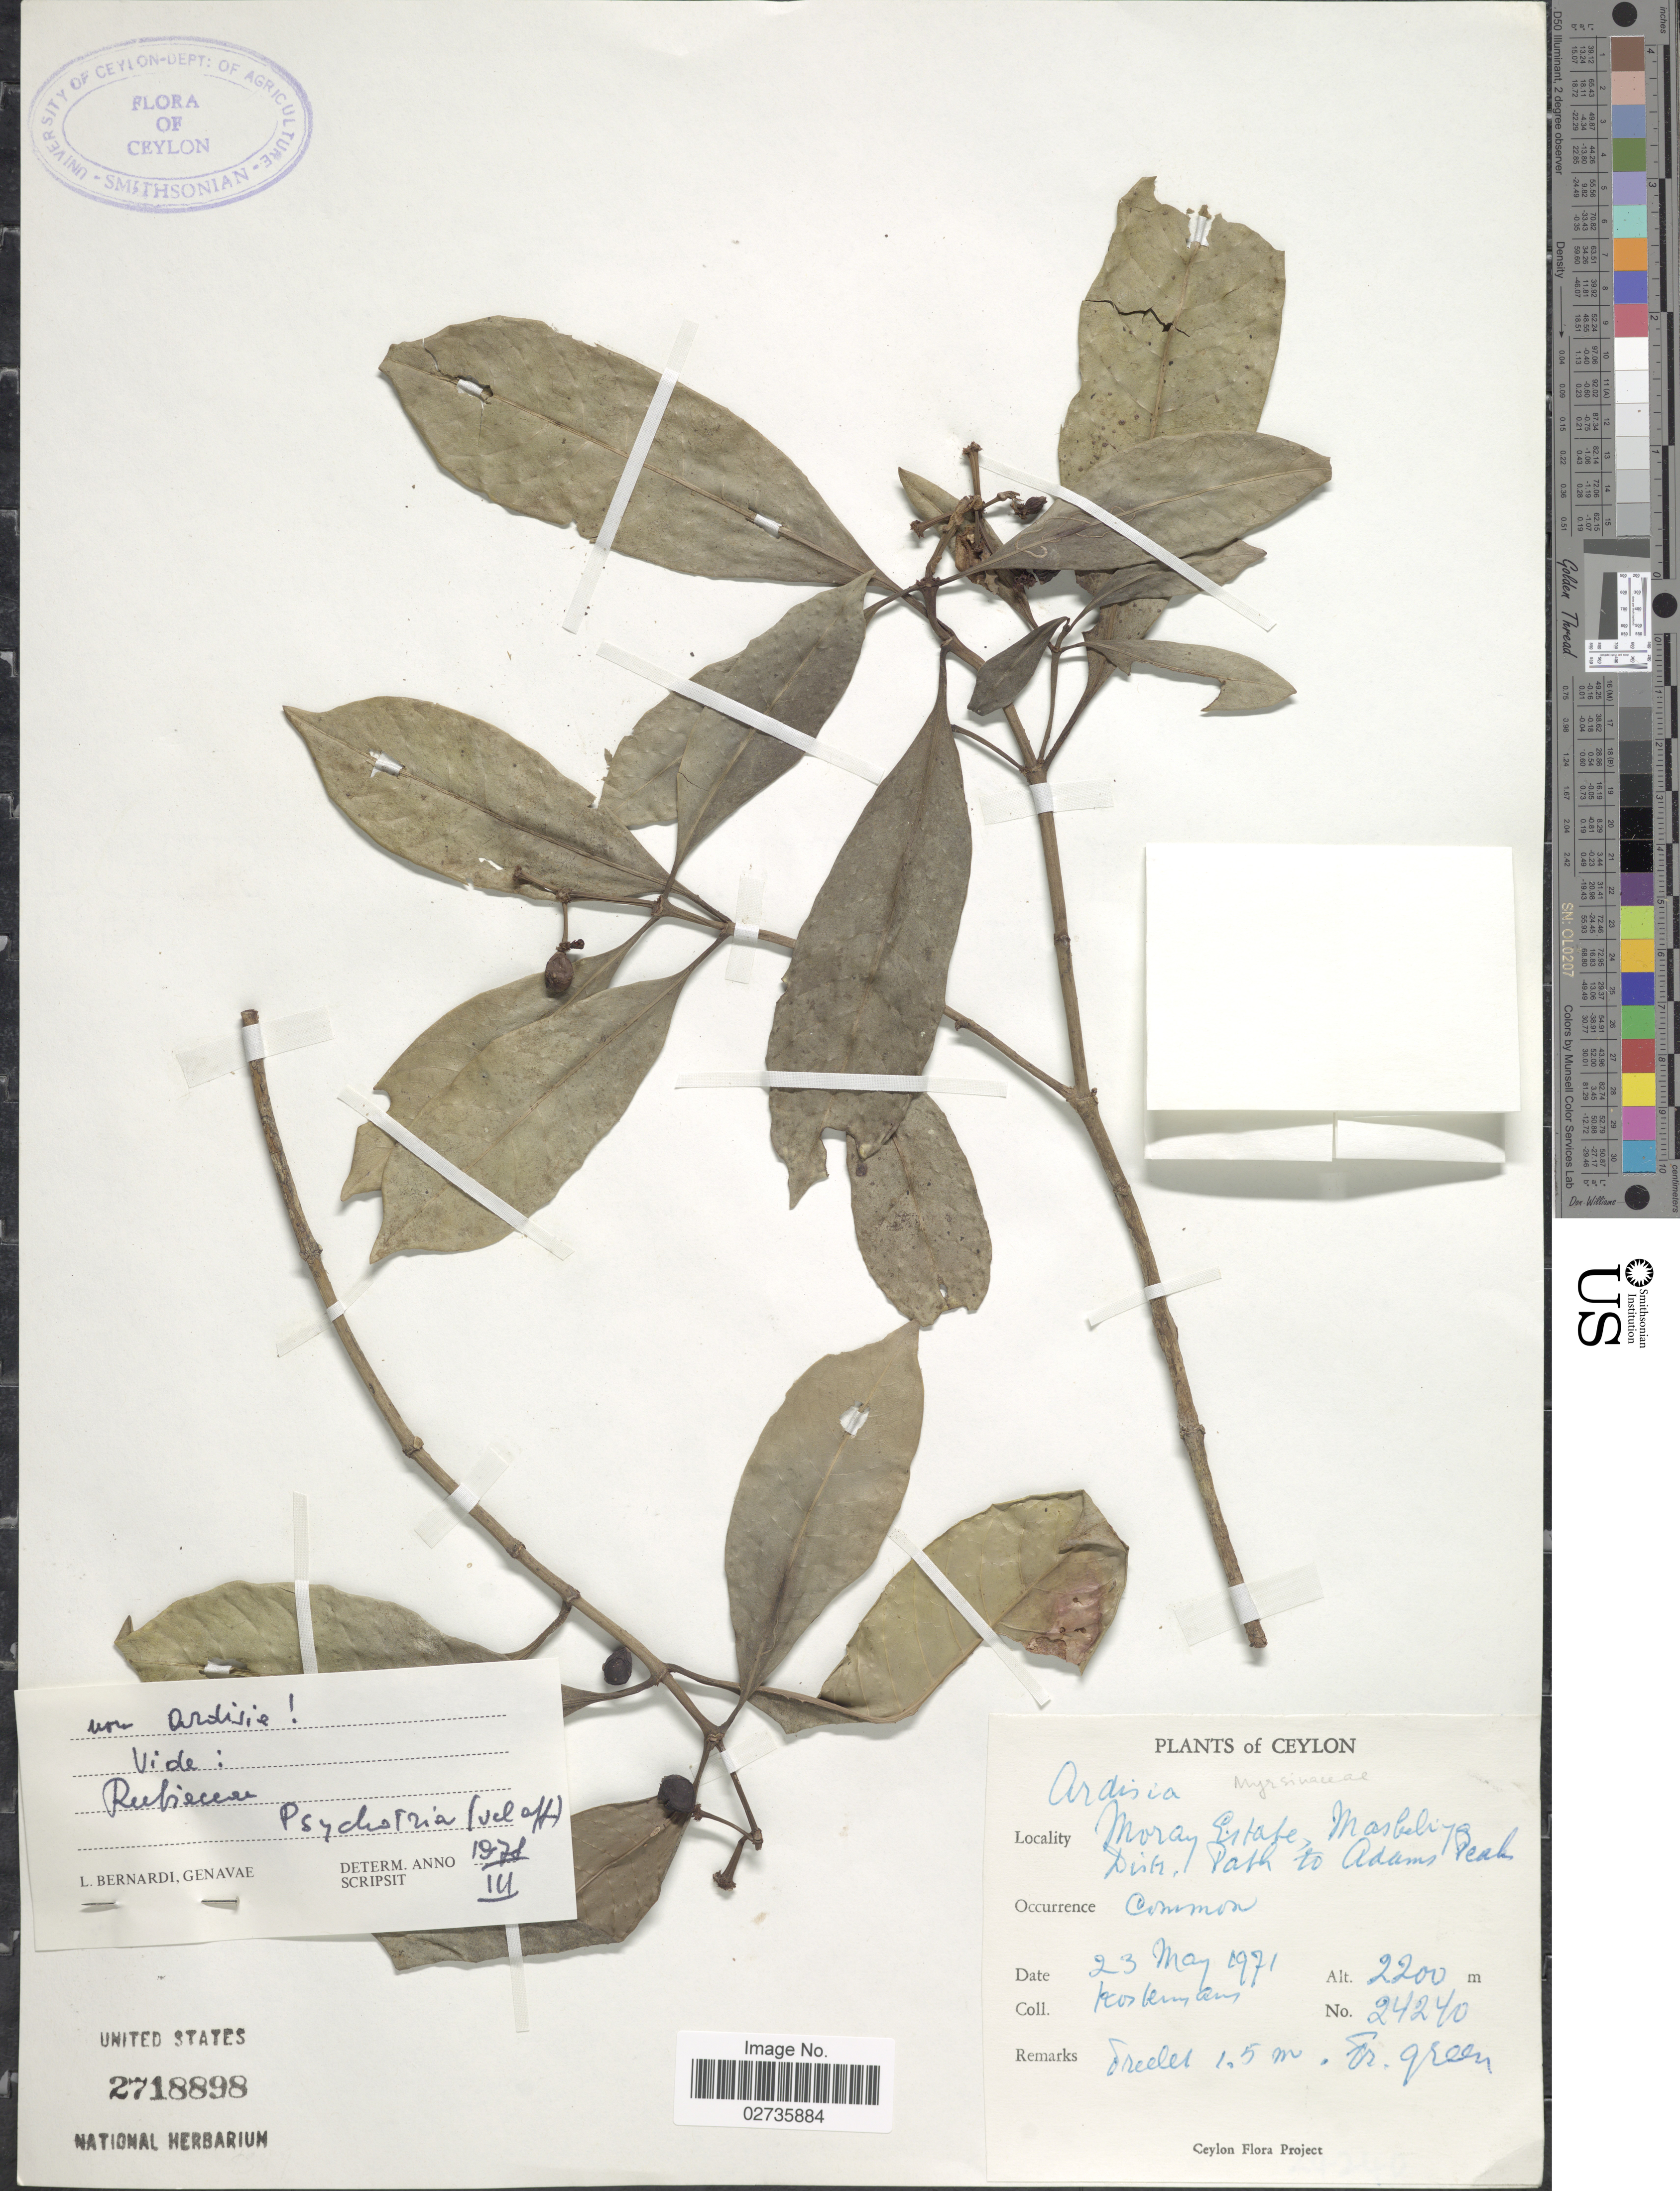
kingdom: Plantae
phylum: Tracheophyta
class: Magnoliopsida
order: Gentianales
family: Rubiaceae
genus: Psychotria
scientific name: Psychotria sp.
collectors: Kostermans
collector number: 24240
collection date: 1971-05-23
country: Sri Lanka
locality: Ceylon, Moray Estate, Maskeliya Distr, Path to Adams Peak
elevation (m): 2200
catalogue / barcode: US 2718898